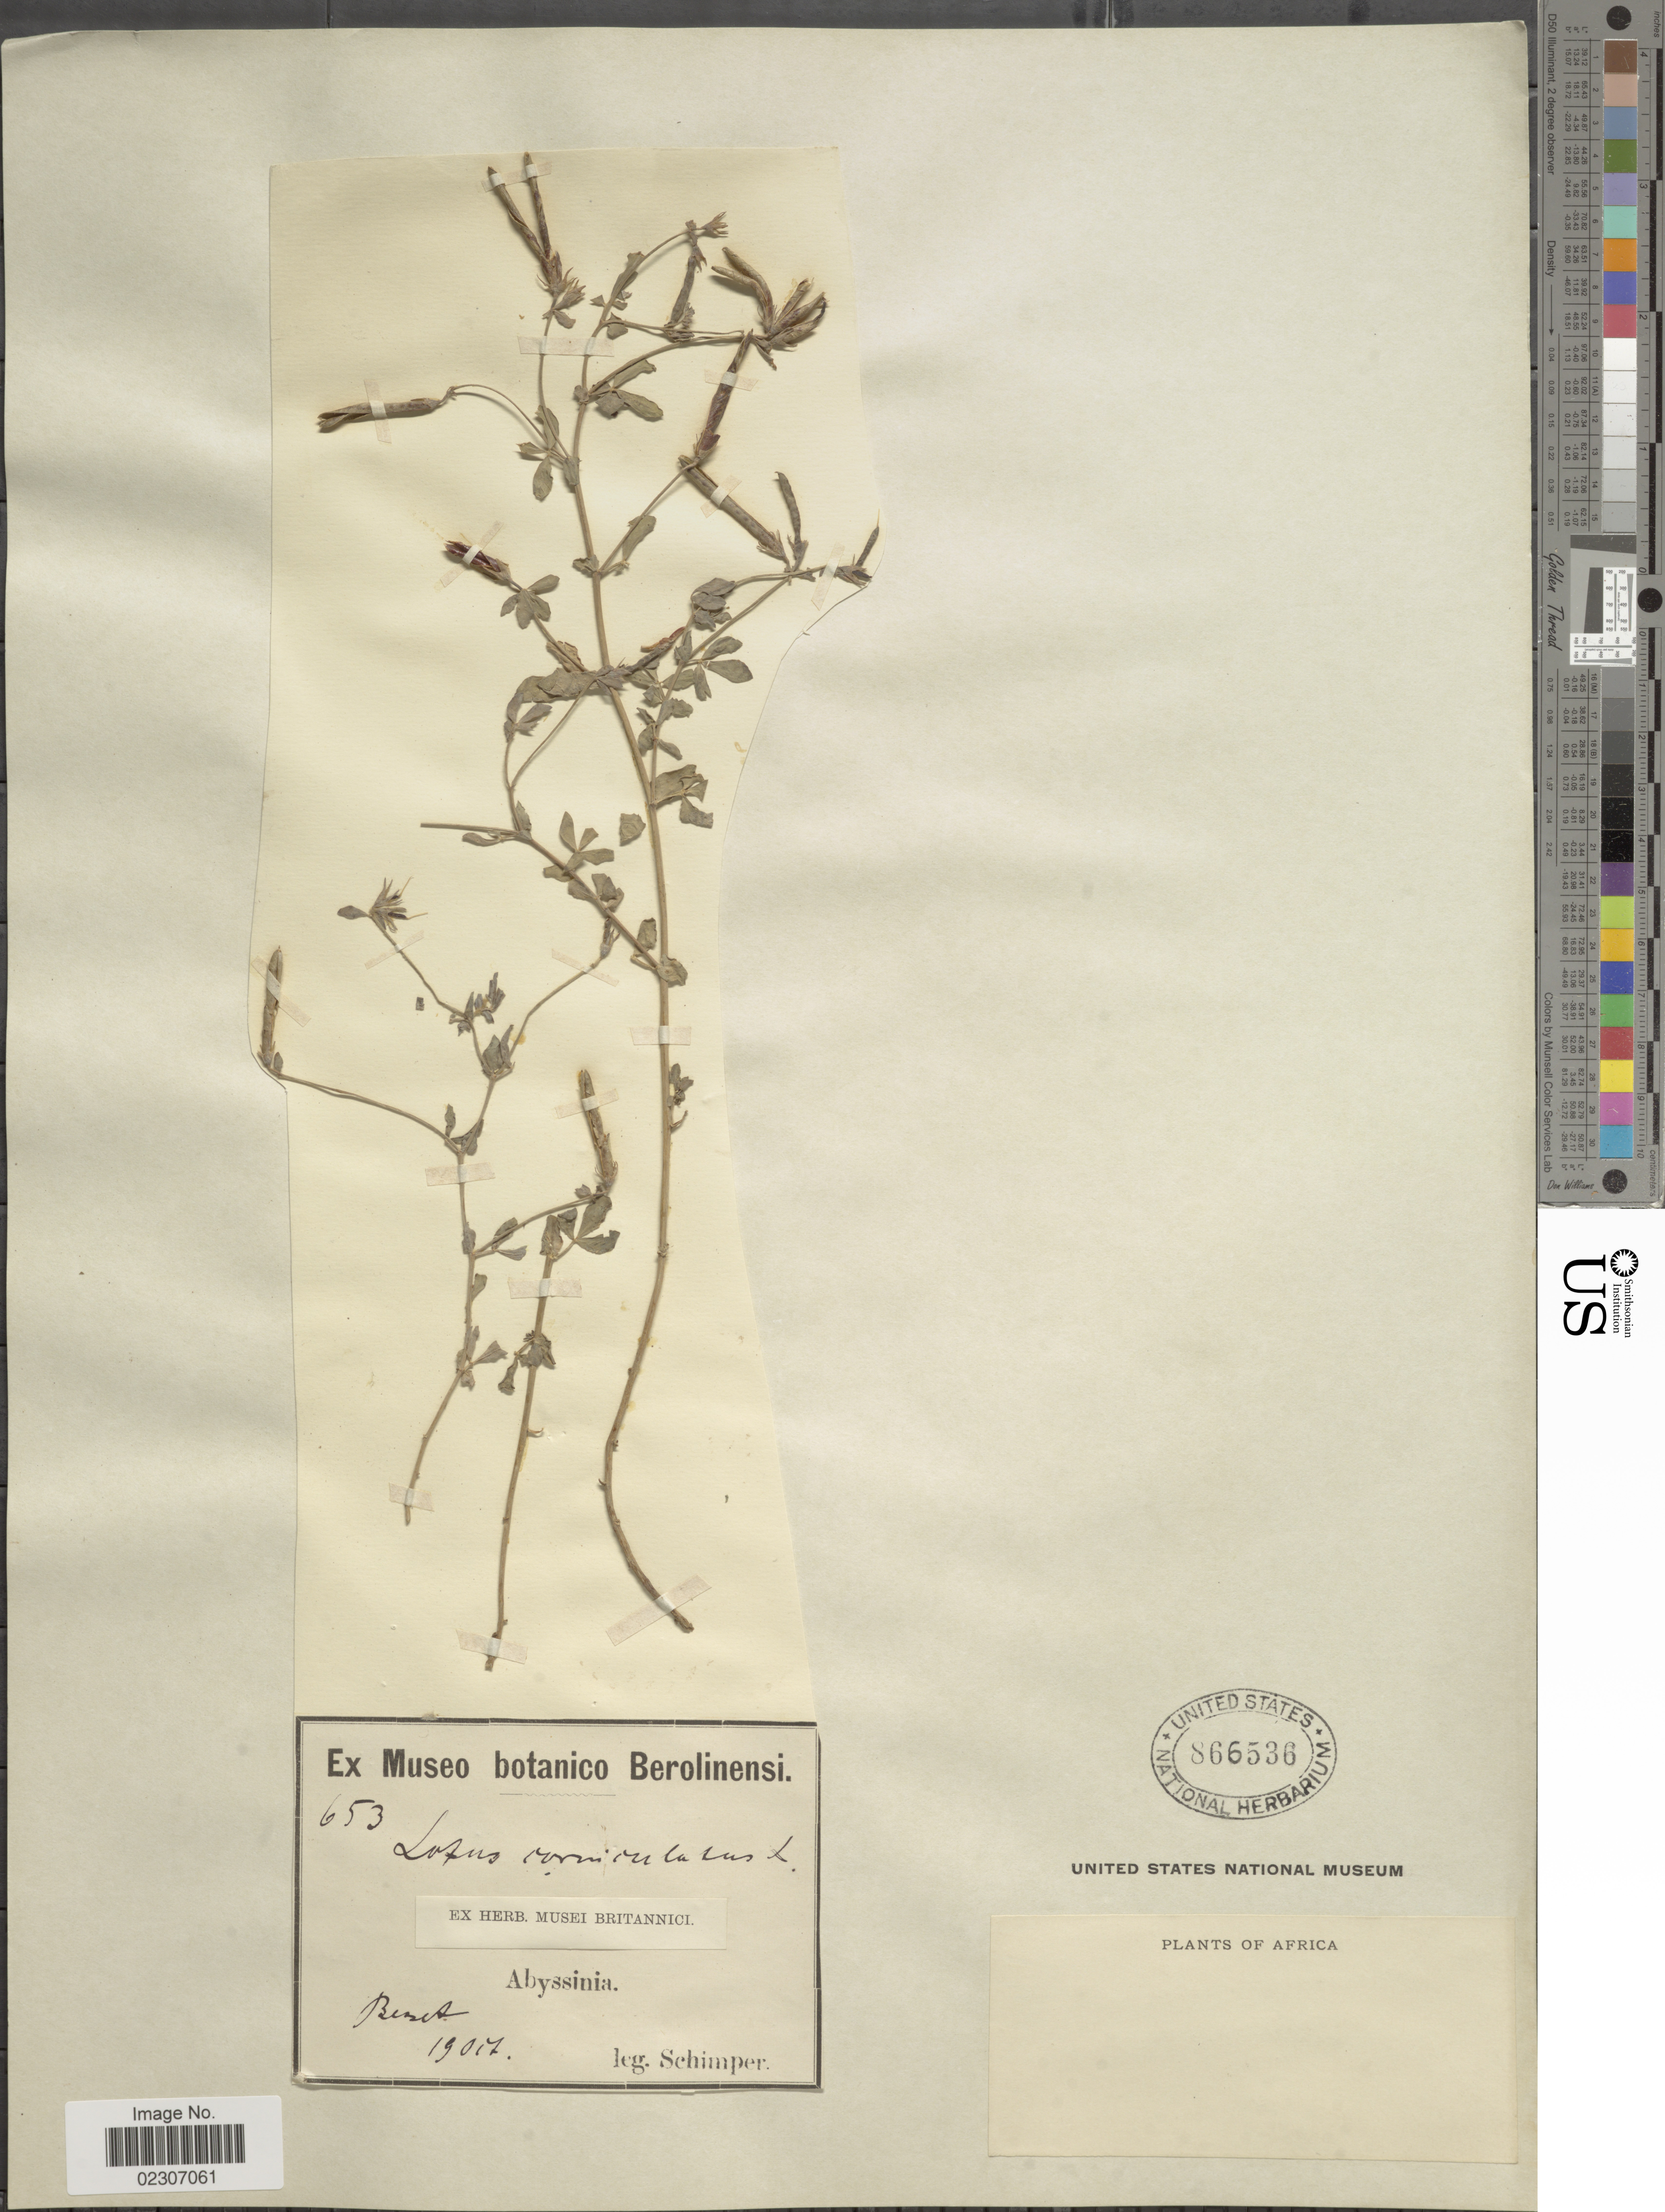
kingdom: Plantae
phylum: Tracheophyta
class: Magnoliopsida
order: Fabales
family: Fabaceae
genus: Lotus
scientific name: Lotus corniculatus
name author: L.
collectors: -. Schimper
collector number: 653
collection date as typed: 19017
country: Eritrea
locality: Abyssinia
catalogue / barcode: US 866536